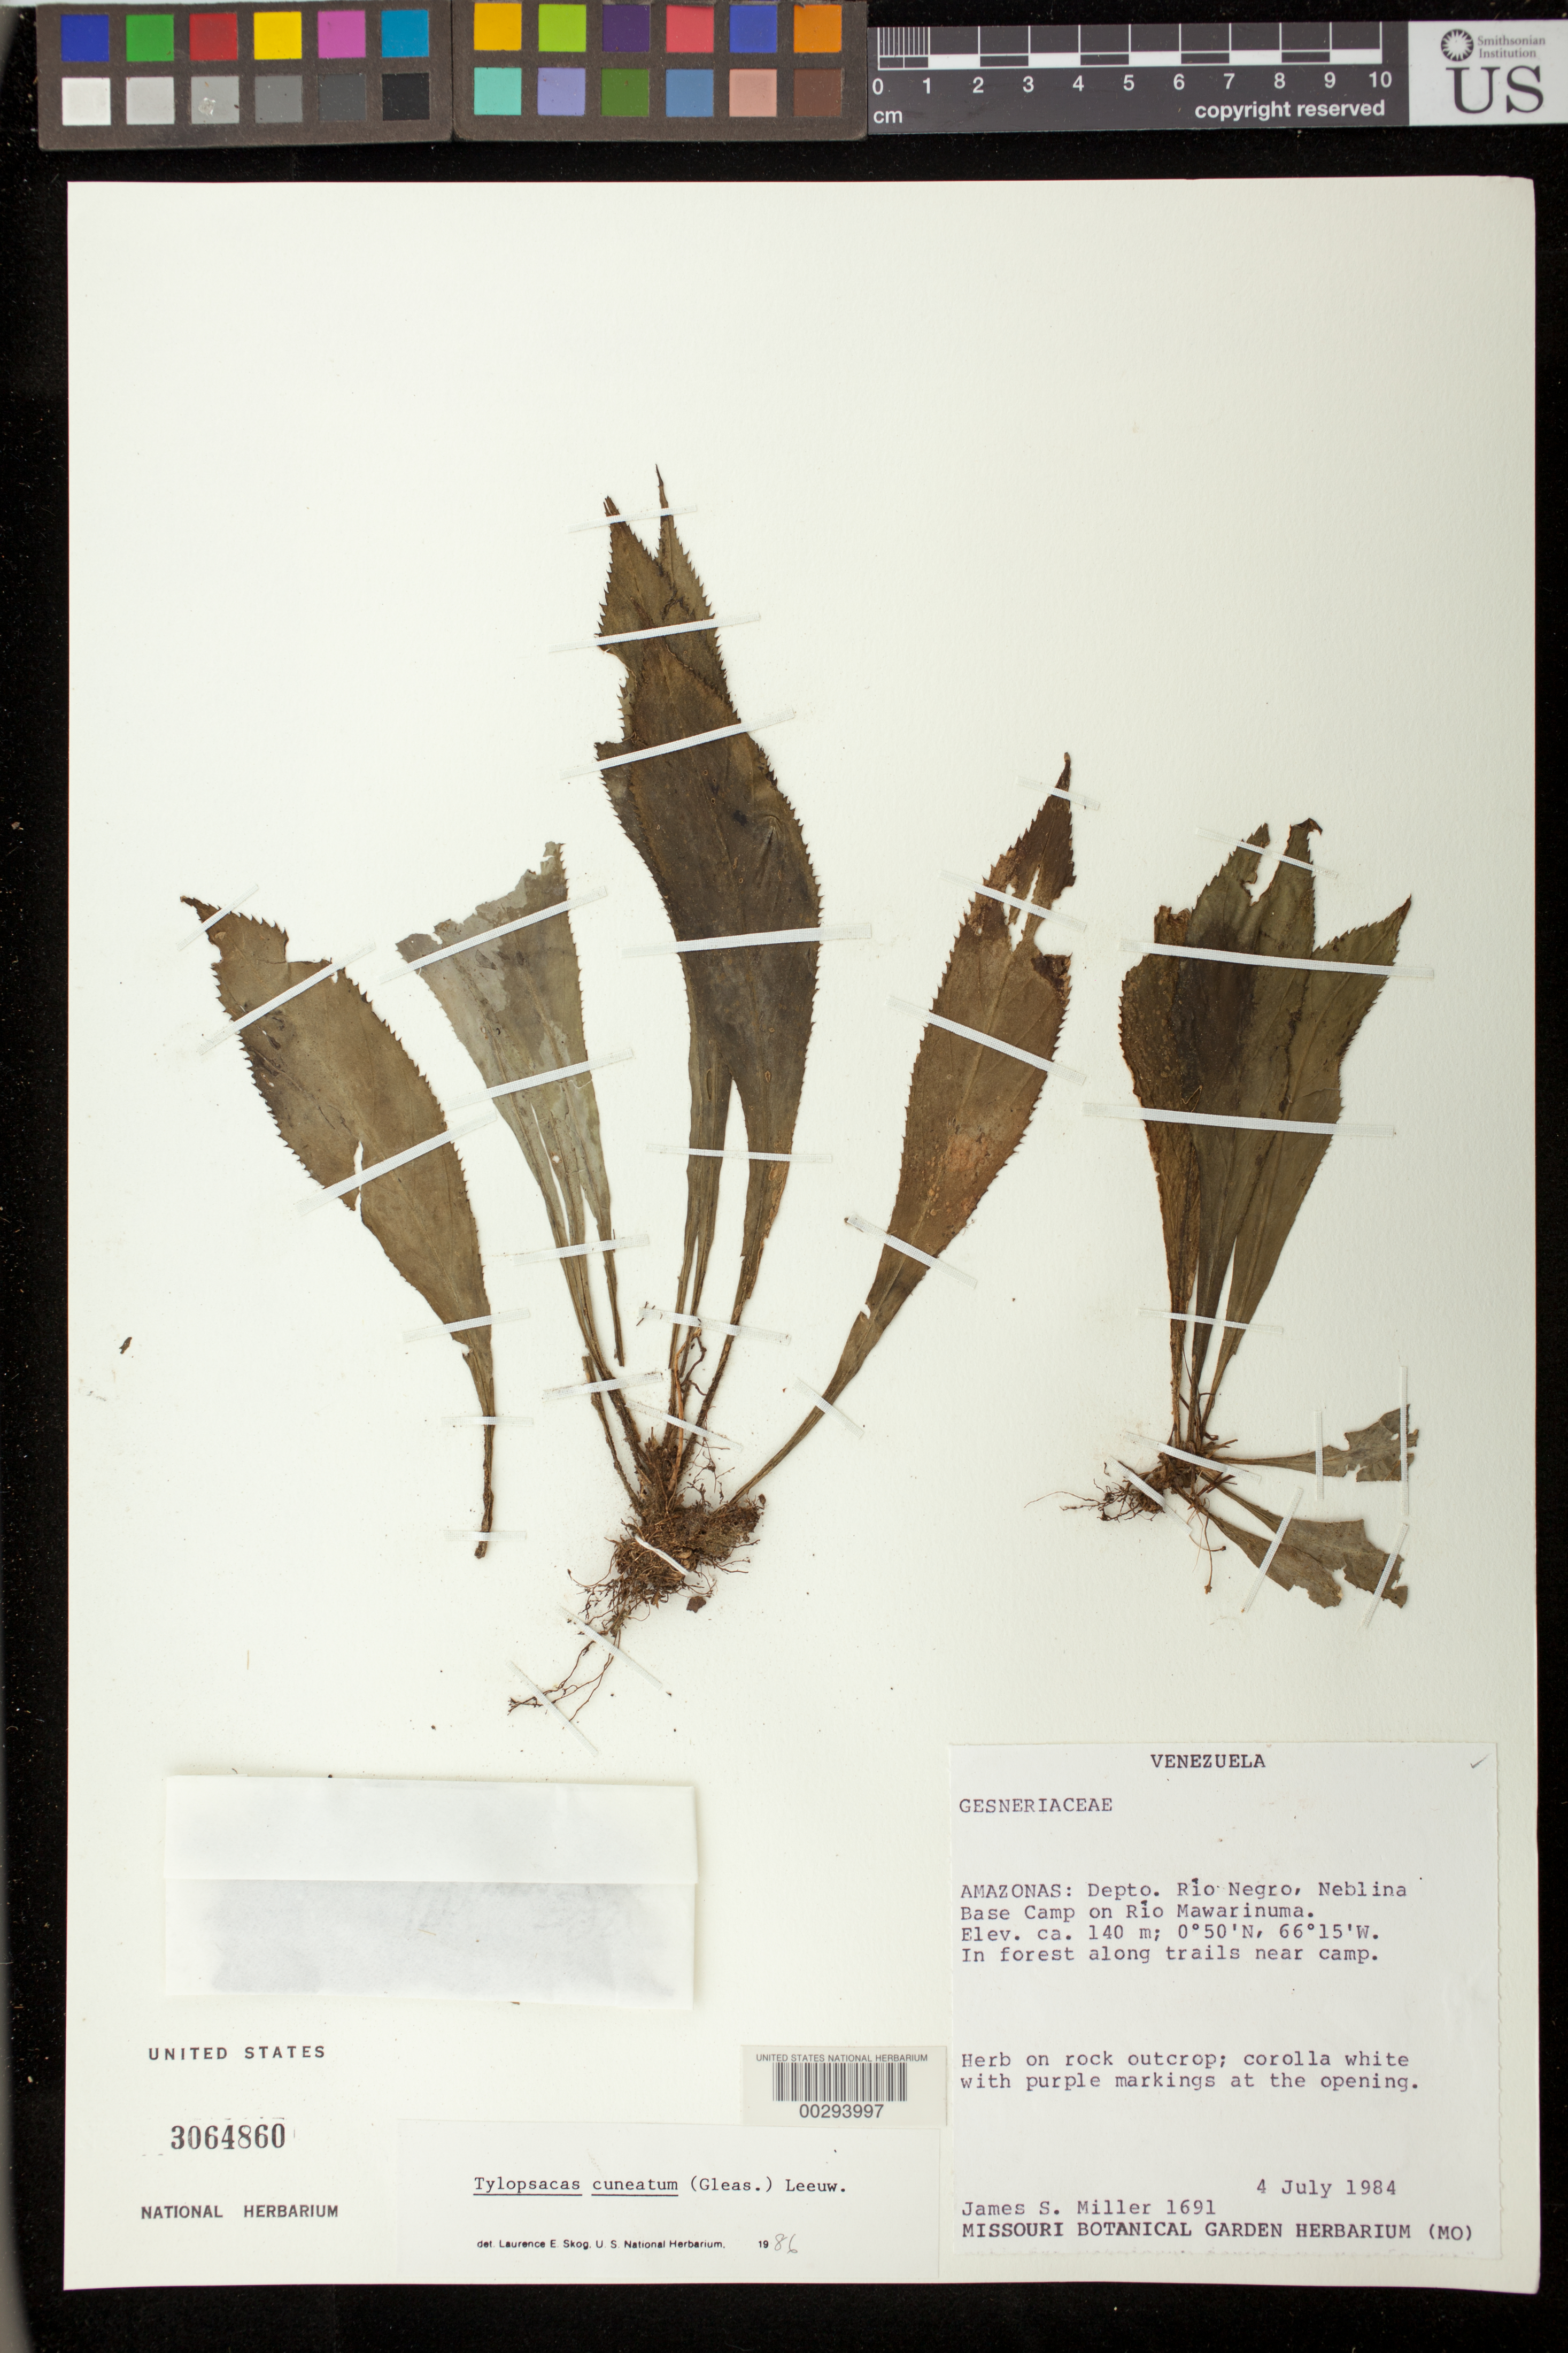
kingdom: Plantae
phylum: Tracheophyta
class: Magnoliopsida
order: Lamiales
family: Gesneriaceae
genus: Tylopsacas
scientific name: Tylopsacas cuneata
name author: (Gleason) Leeuwenb.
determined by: Clark, J. L., (SEL), The Marie Selby Botanical Garden (UNITED STATES)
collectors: J. S. Miller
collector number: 1691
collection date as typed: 04 Jul 1984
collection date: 1984-07-04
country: Venezuela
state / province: Amazonas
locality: Rio Negro Dept., Neblina base camp on Rio Mawarinuma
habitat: In forest along trails near camp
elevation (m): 140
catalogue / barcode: US 3064860